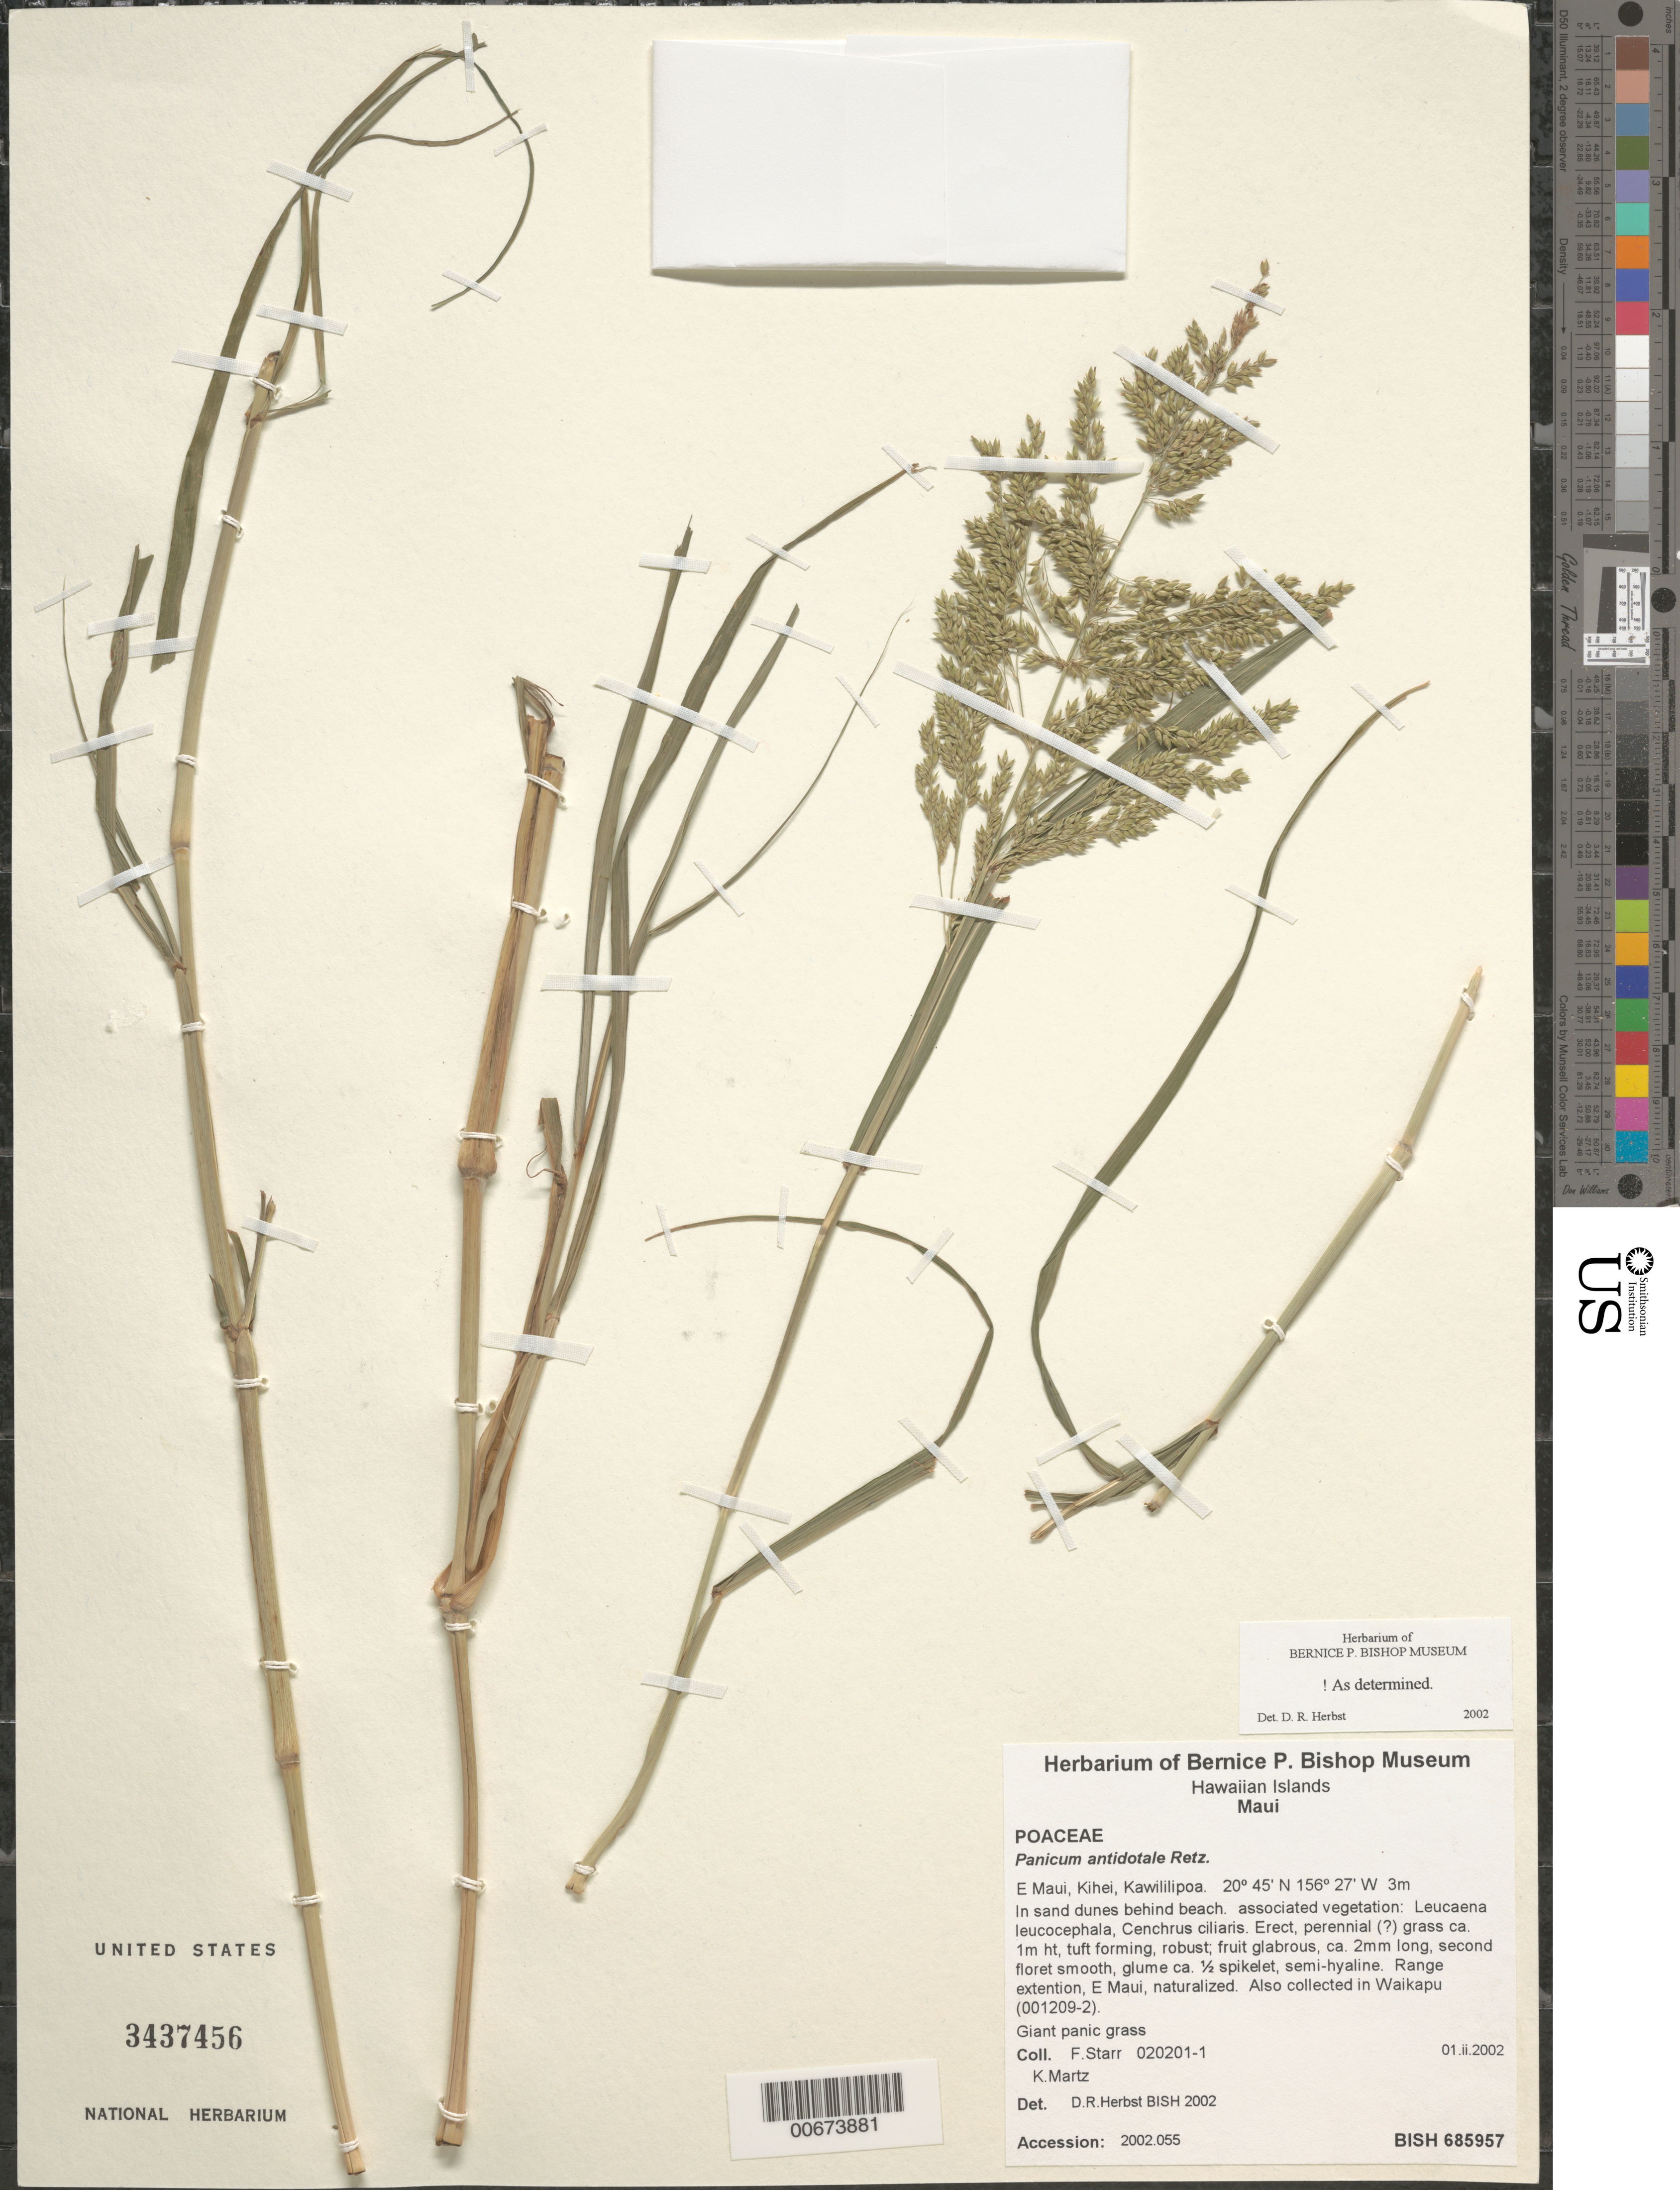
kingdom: Plantae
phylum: Tracheophyta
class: Liliopsida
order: Poales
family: Poaceae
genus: Panicum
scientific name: Panicum antidotale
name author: Retz.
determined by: Herbst, D. R.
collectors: F. Starr & K. Martz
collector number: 020201-1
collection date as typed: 1 Feb 2002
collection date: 2002-02-01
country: United States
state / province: Hawaii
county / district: Maui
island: Maui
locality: E Maui, Kihei, Kawililipoa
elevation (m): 3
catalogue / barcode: US 3437456